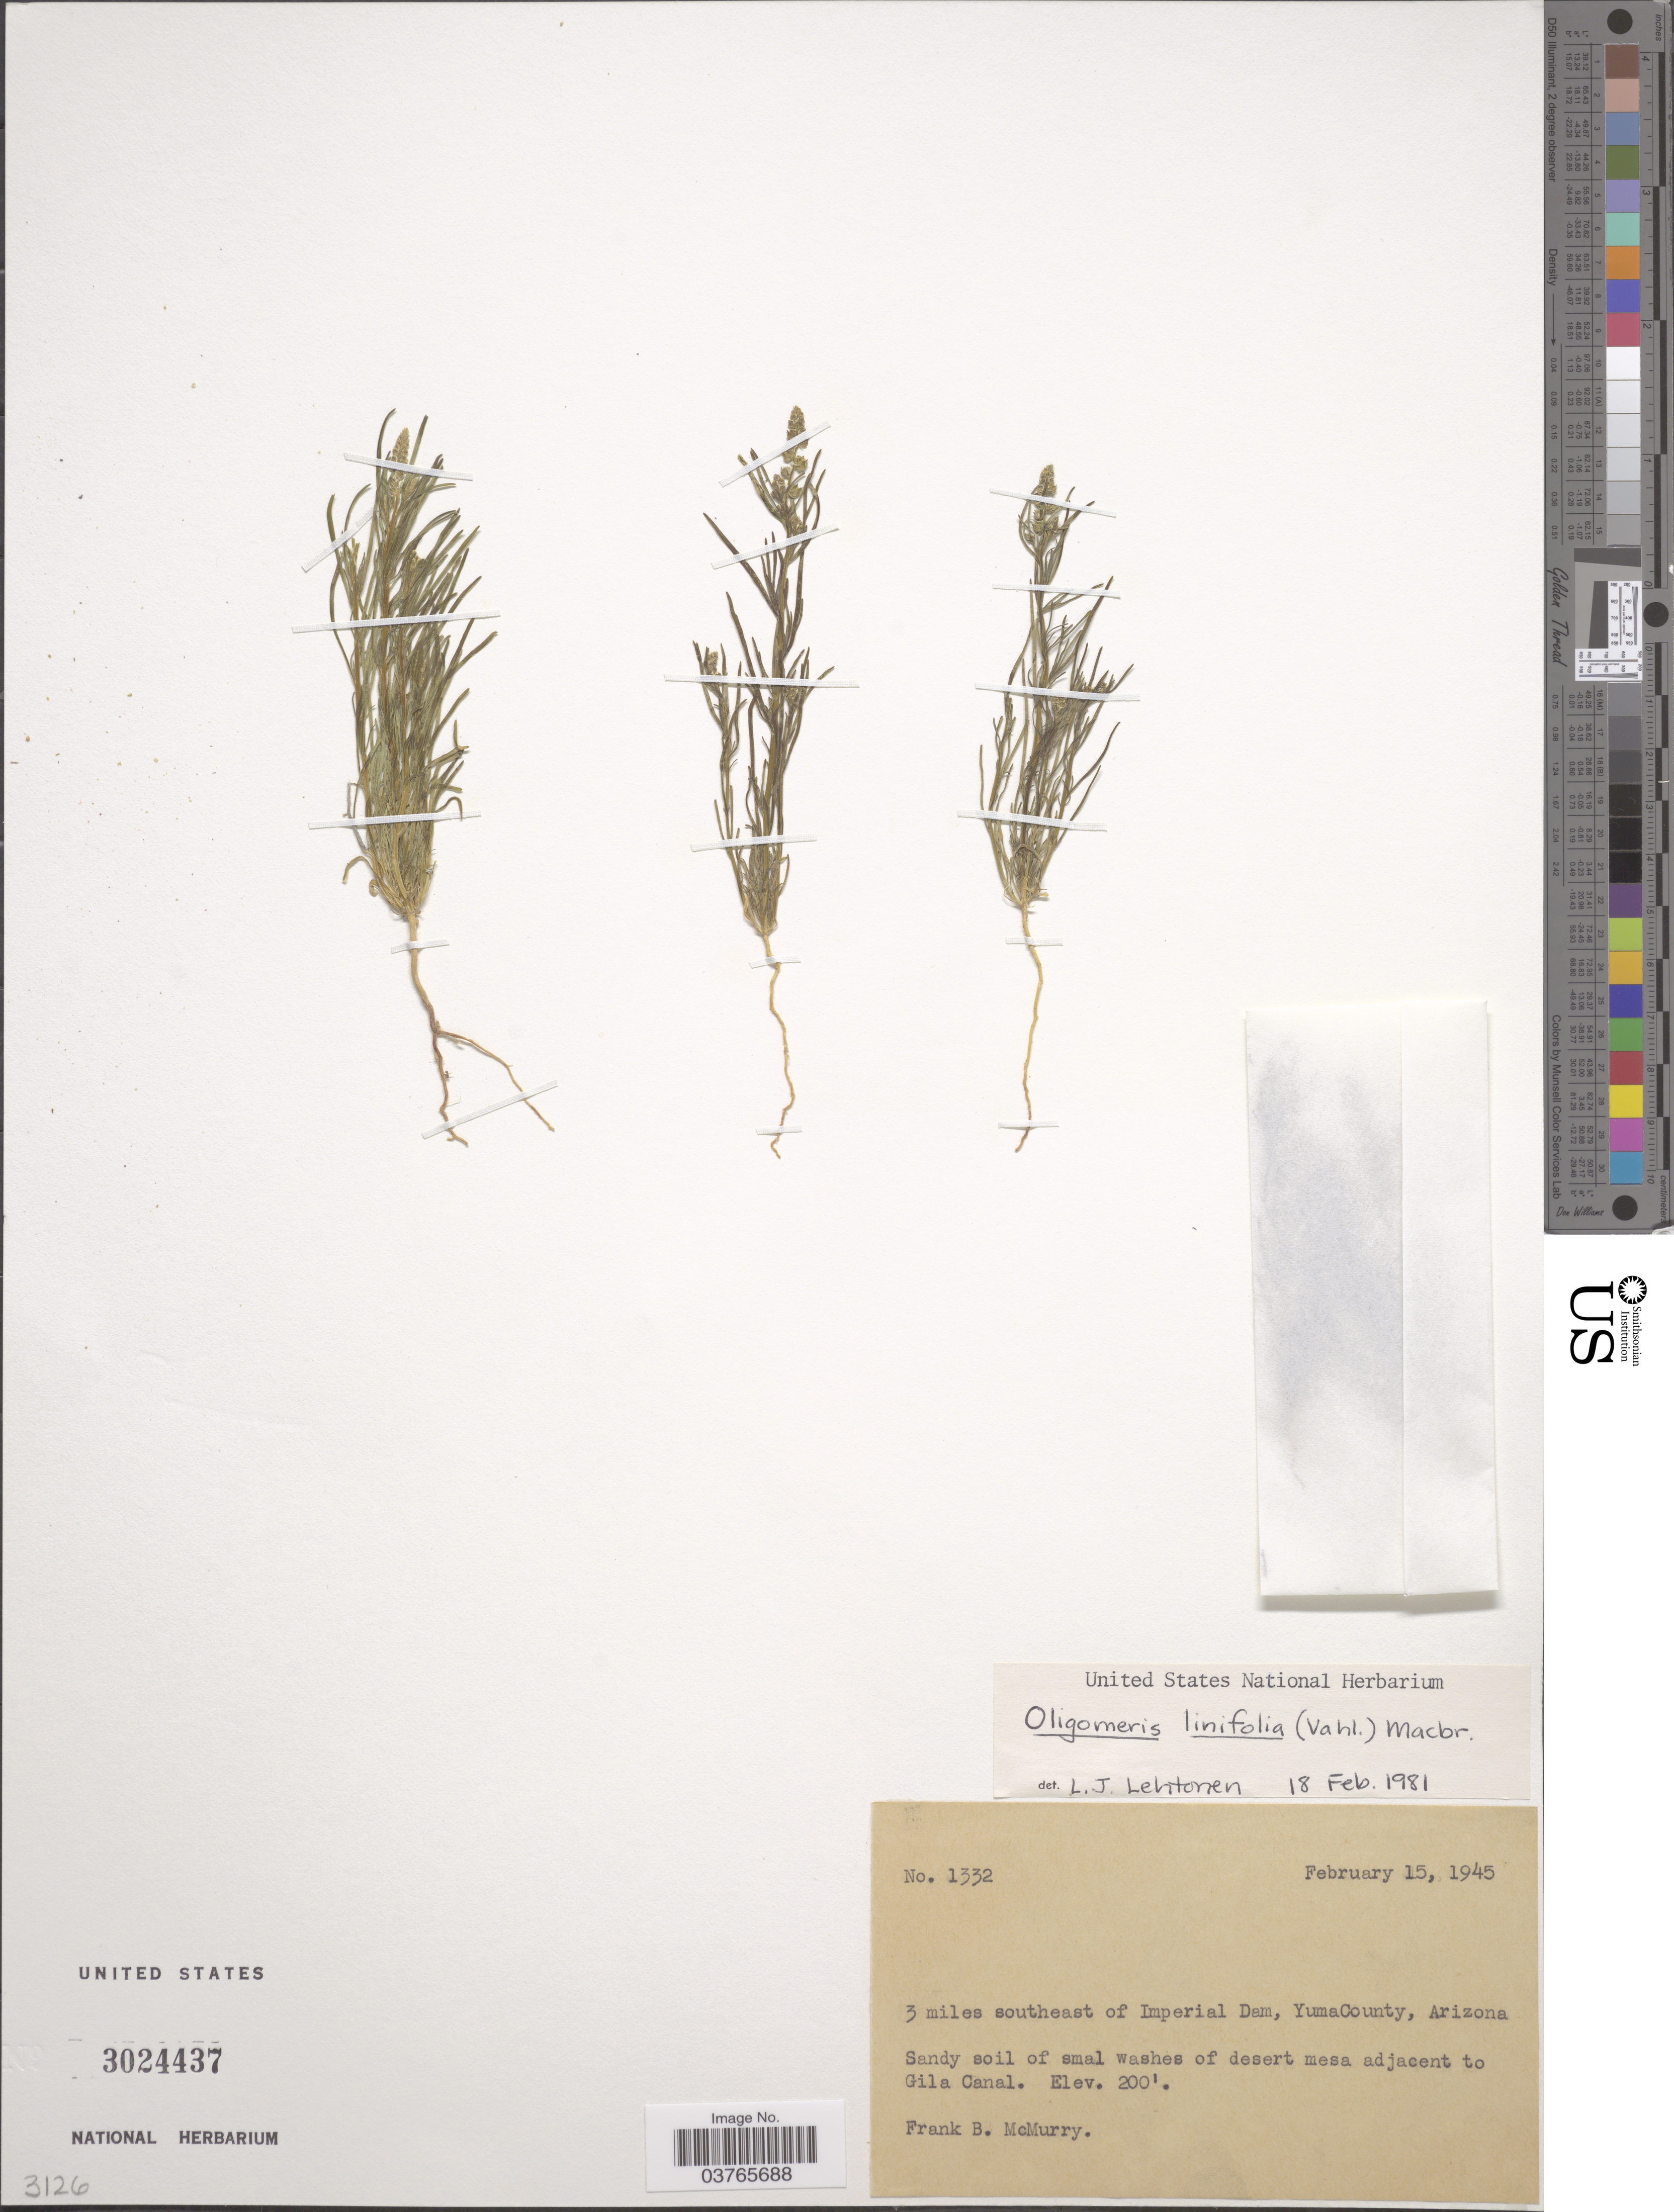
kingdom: Plantae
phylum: Tracheophyta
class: Magnoliopsida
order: Brassicales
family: Resedaceae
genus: Oligomeris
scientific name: Oligomeris linifolia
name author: (Vahl) J.F. Macbr.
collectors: F. B. McMurry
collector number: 1332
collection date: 1945-02-15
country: United States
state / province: Arizona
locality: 3 miles southeast of Imperial Dam, YumaCounty. Washes of desert mesa adjacent to Gila Canal.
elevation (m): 61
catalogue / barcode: US 3024437